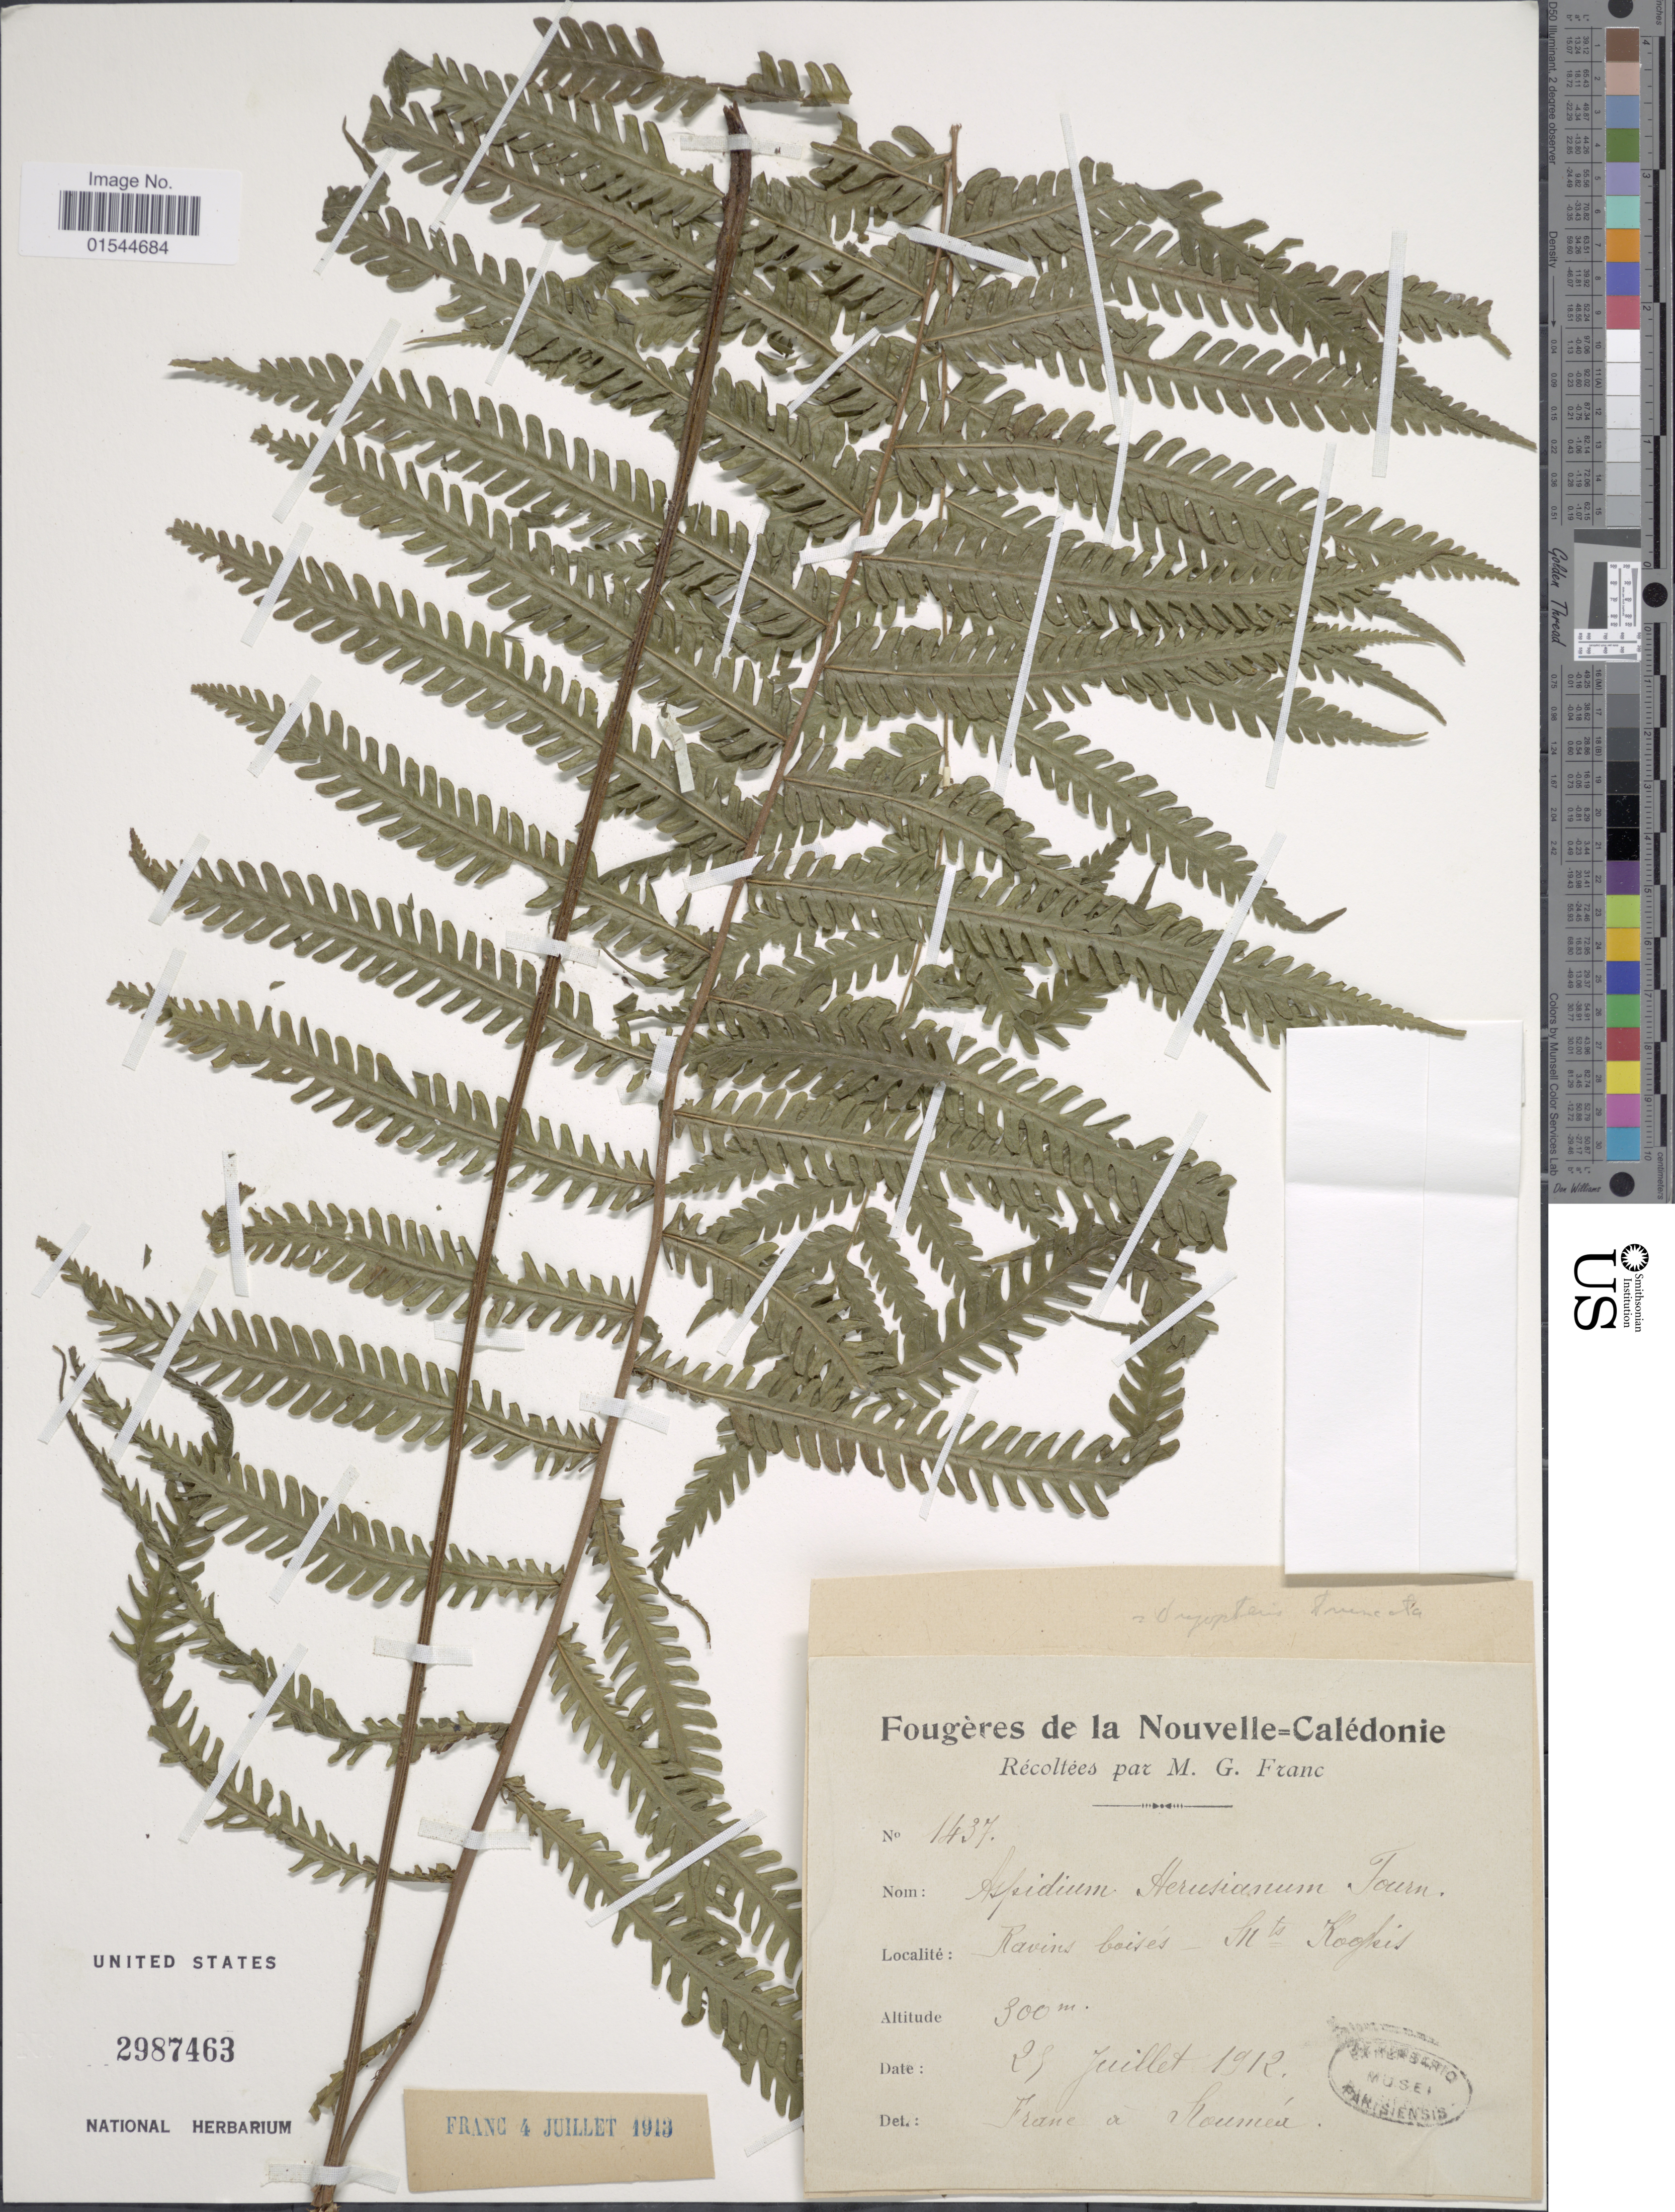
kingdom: Plantae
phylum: Tracheophyta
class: Polypodiopsida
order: Polypodiales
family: Thelypteridaceae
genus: Pneumatopteris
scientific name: Pneumatopteris truncata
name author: (Poir.) Holttum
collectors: M. Franc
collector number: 1437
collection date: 1912-07-27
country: New Caledonia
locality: Nouvelle-Caledonie, Ravins boises, Mts Koghis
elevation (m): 300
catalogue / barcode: US 2987463